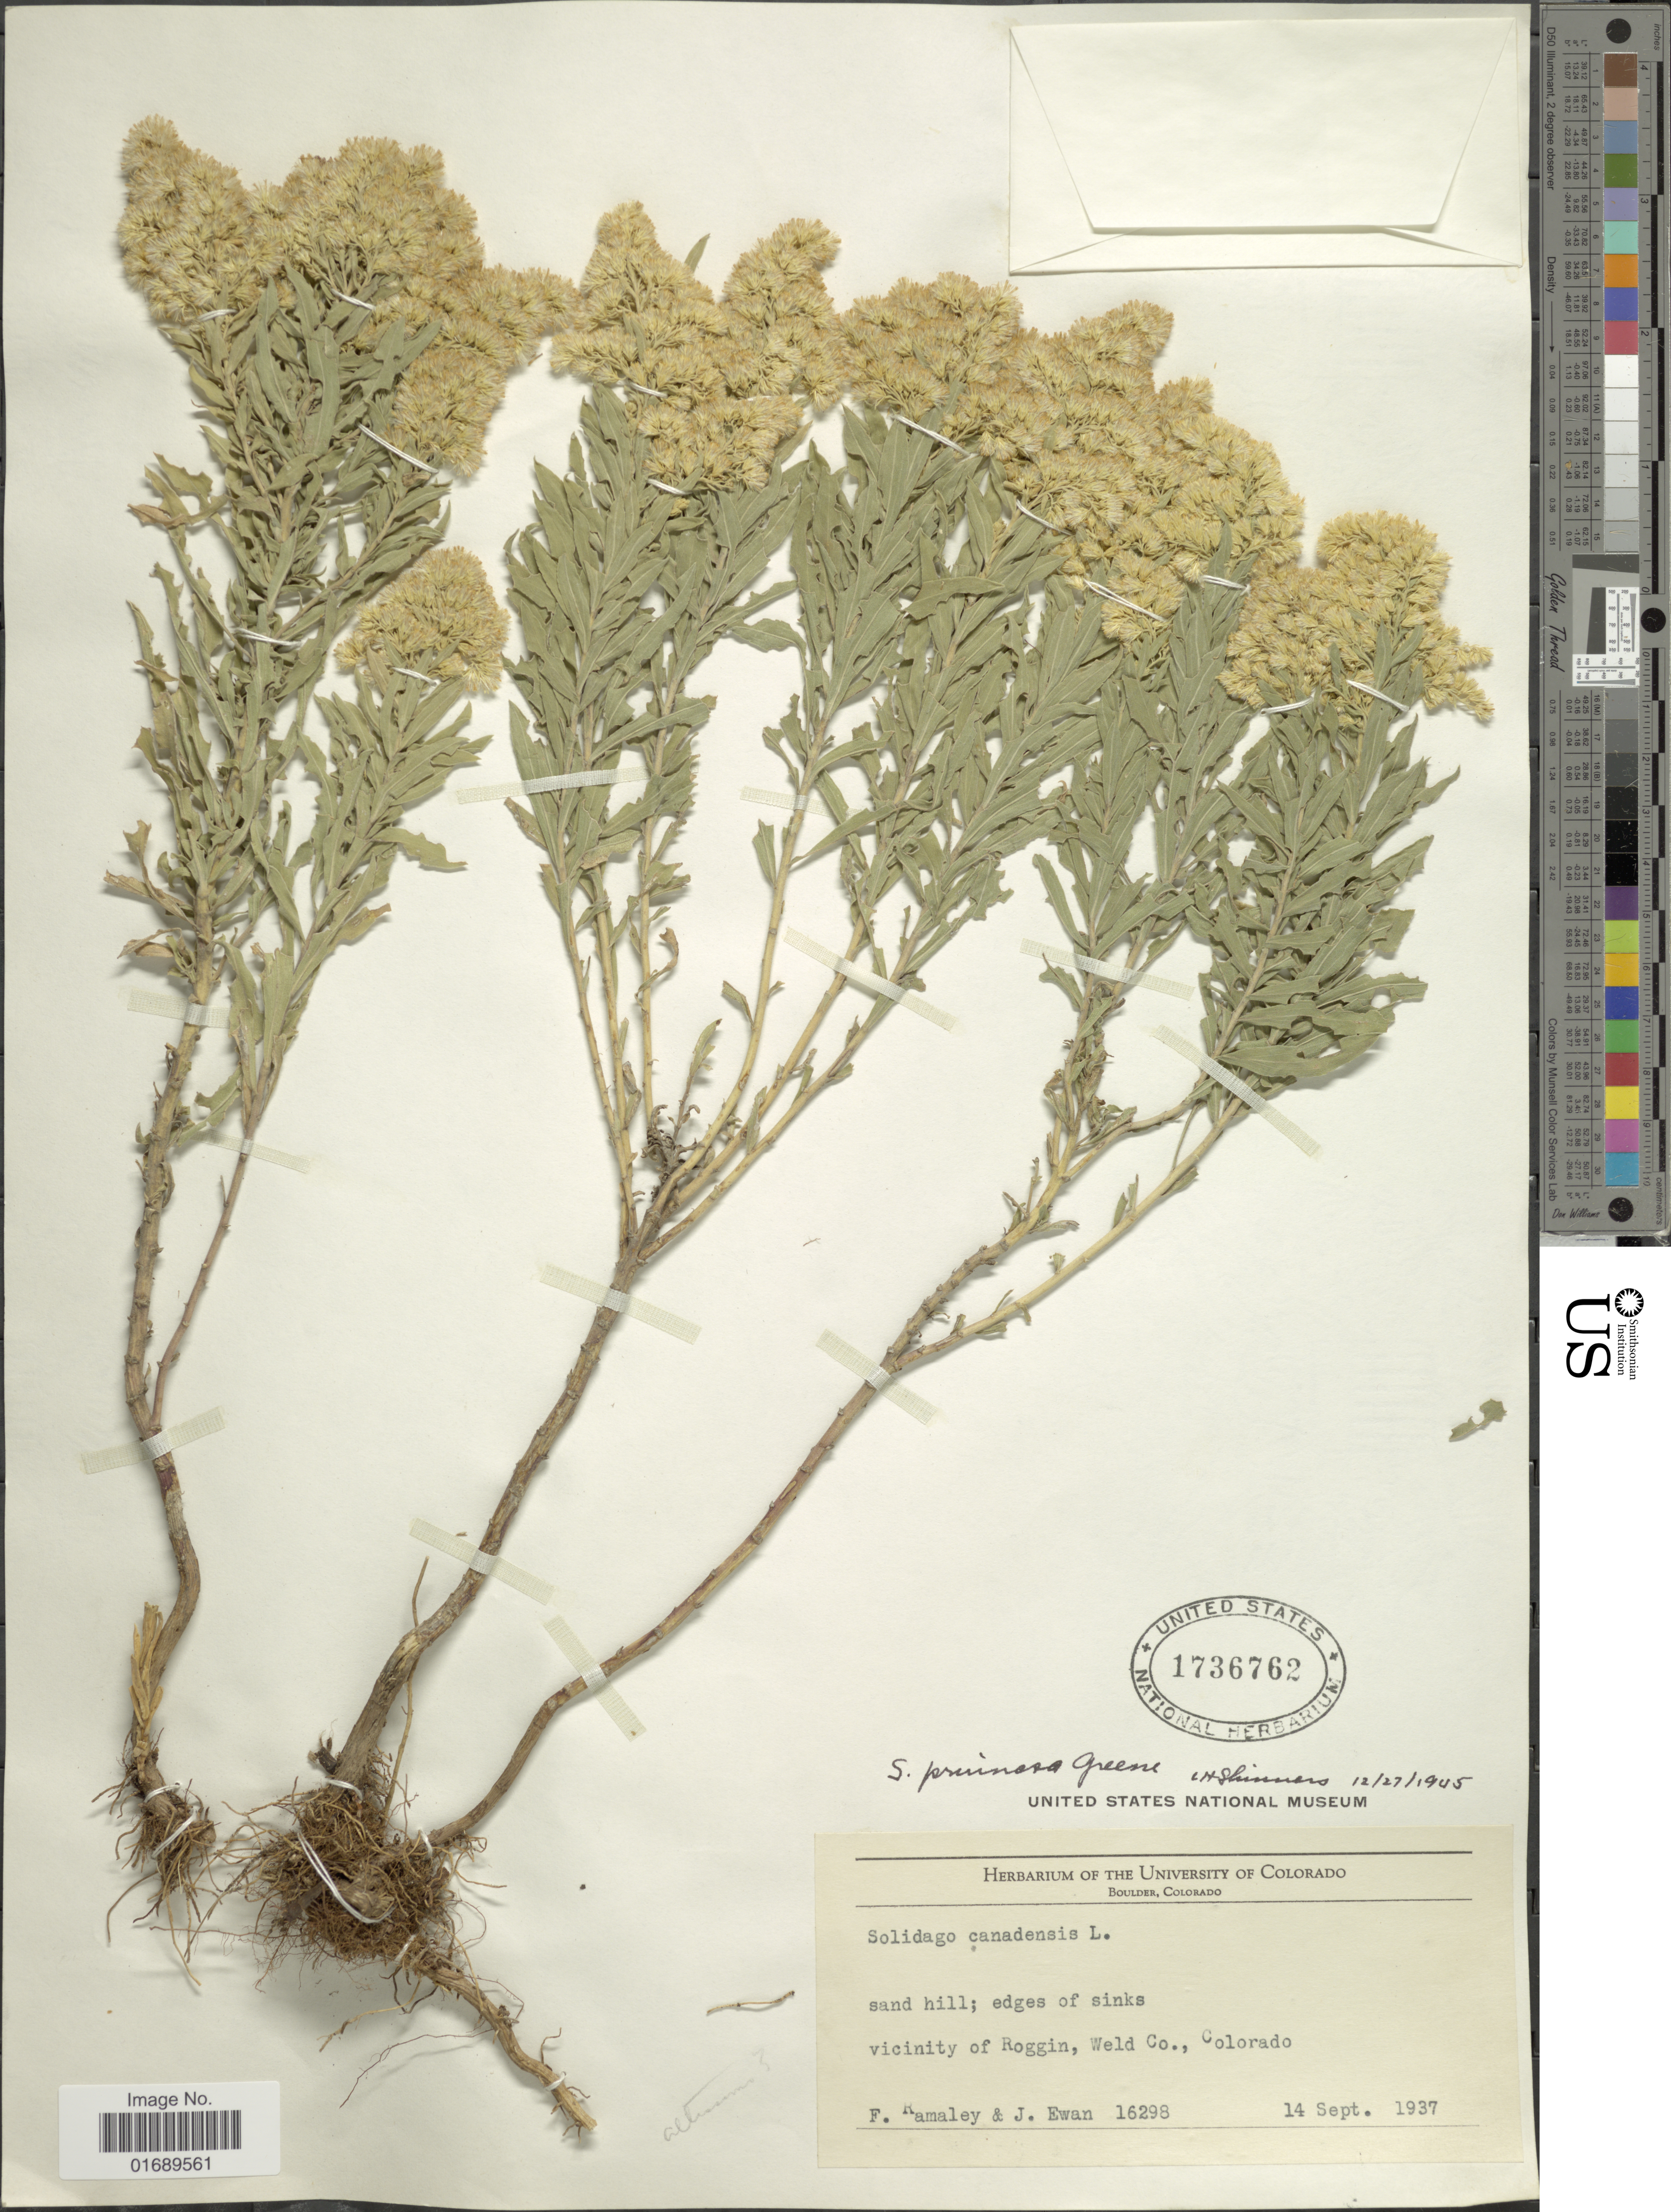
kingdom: Plantae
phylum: Tracheophyta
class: Magnoliopsida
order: Asterales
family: Asteraceae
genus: Solidago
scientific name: Solidago pruinosa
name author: Greene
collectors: F. Ramaley & J. A. Ewan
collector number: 16298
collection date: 1937-09-14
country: United States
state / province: Colorado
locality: Sand hill; edges of sinks, vicinity of Roggin, Weld Co.,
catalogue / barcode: US 1736762